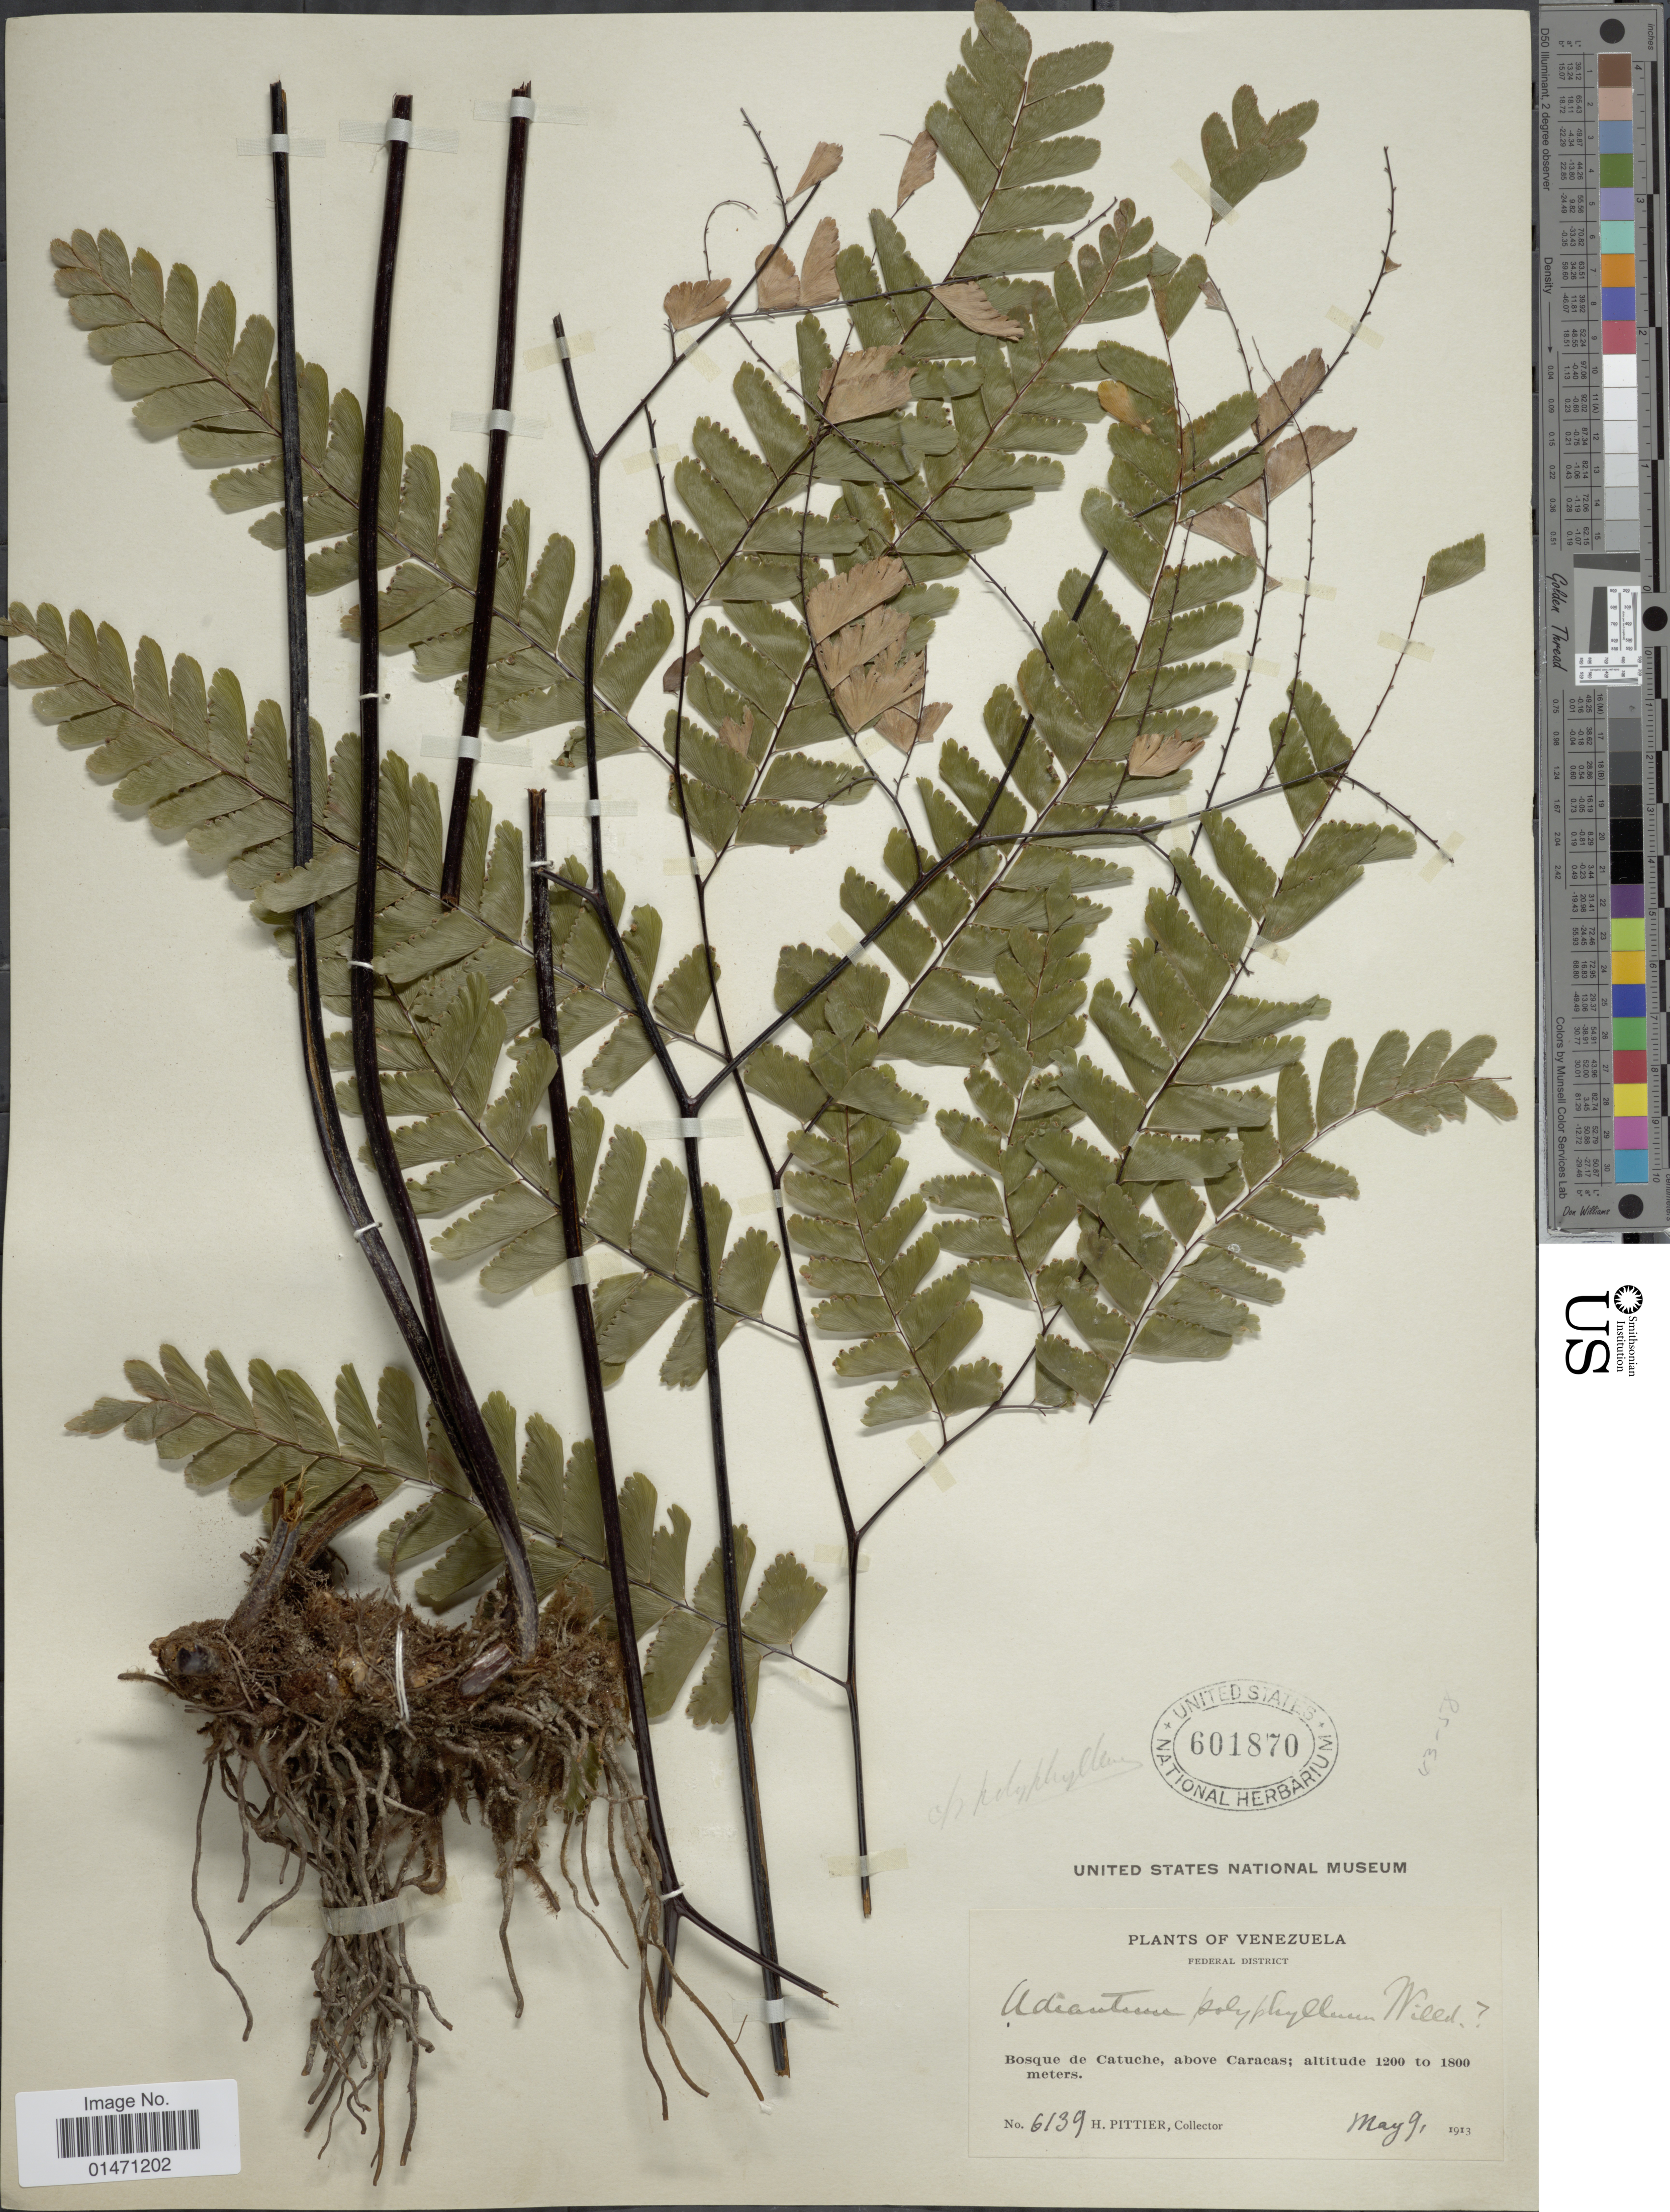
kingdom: Plantae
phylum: Tracheophyta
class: Polypodiopsida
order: Polypodiales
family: Pteridaceae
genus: Adiantum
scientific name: Adiantum polyphyllum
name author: Willd.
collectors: H. F. Pittier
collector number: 6139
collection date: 1913-05-09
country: Venezuela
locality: Federal District, Bosque de Catuche, above Caracas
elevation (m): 1200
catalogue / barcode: US 601870